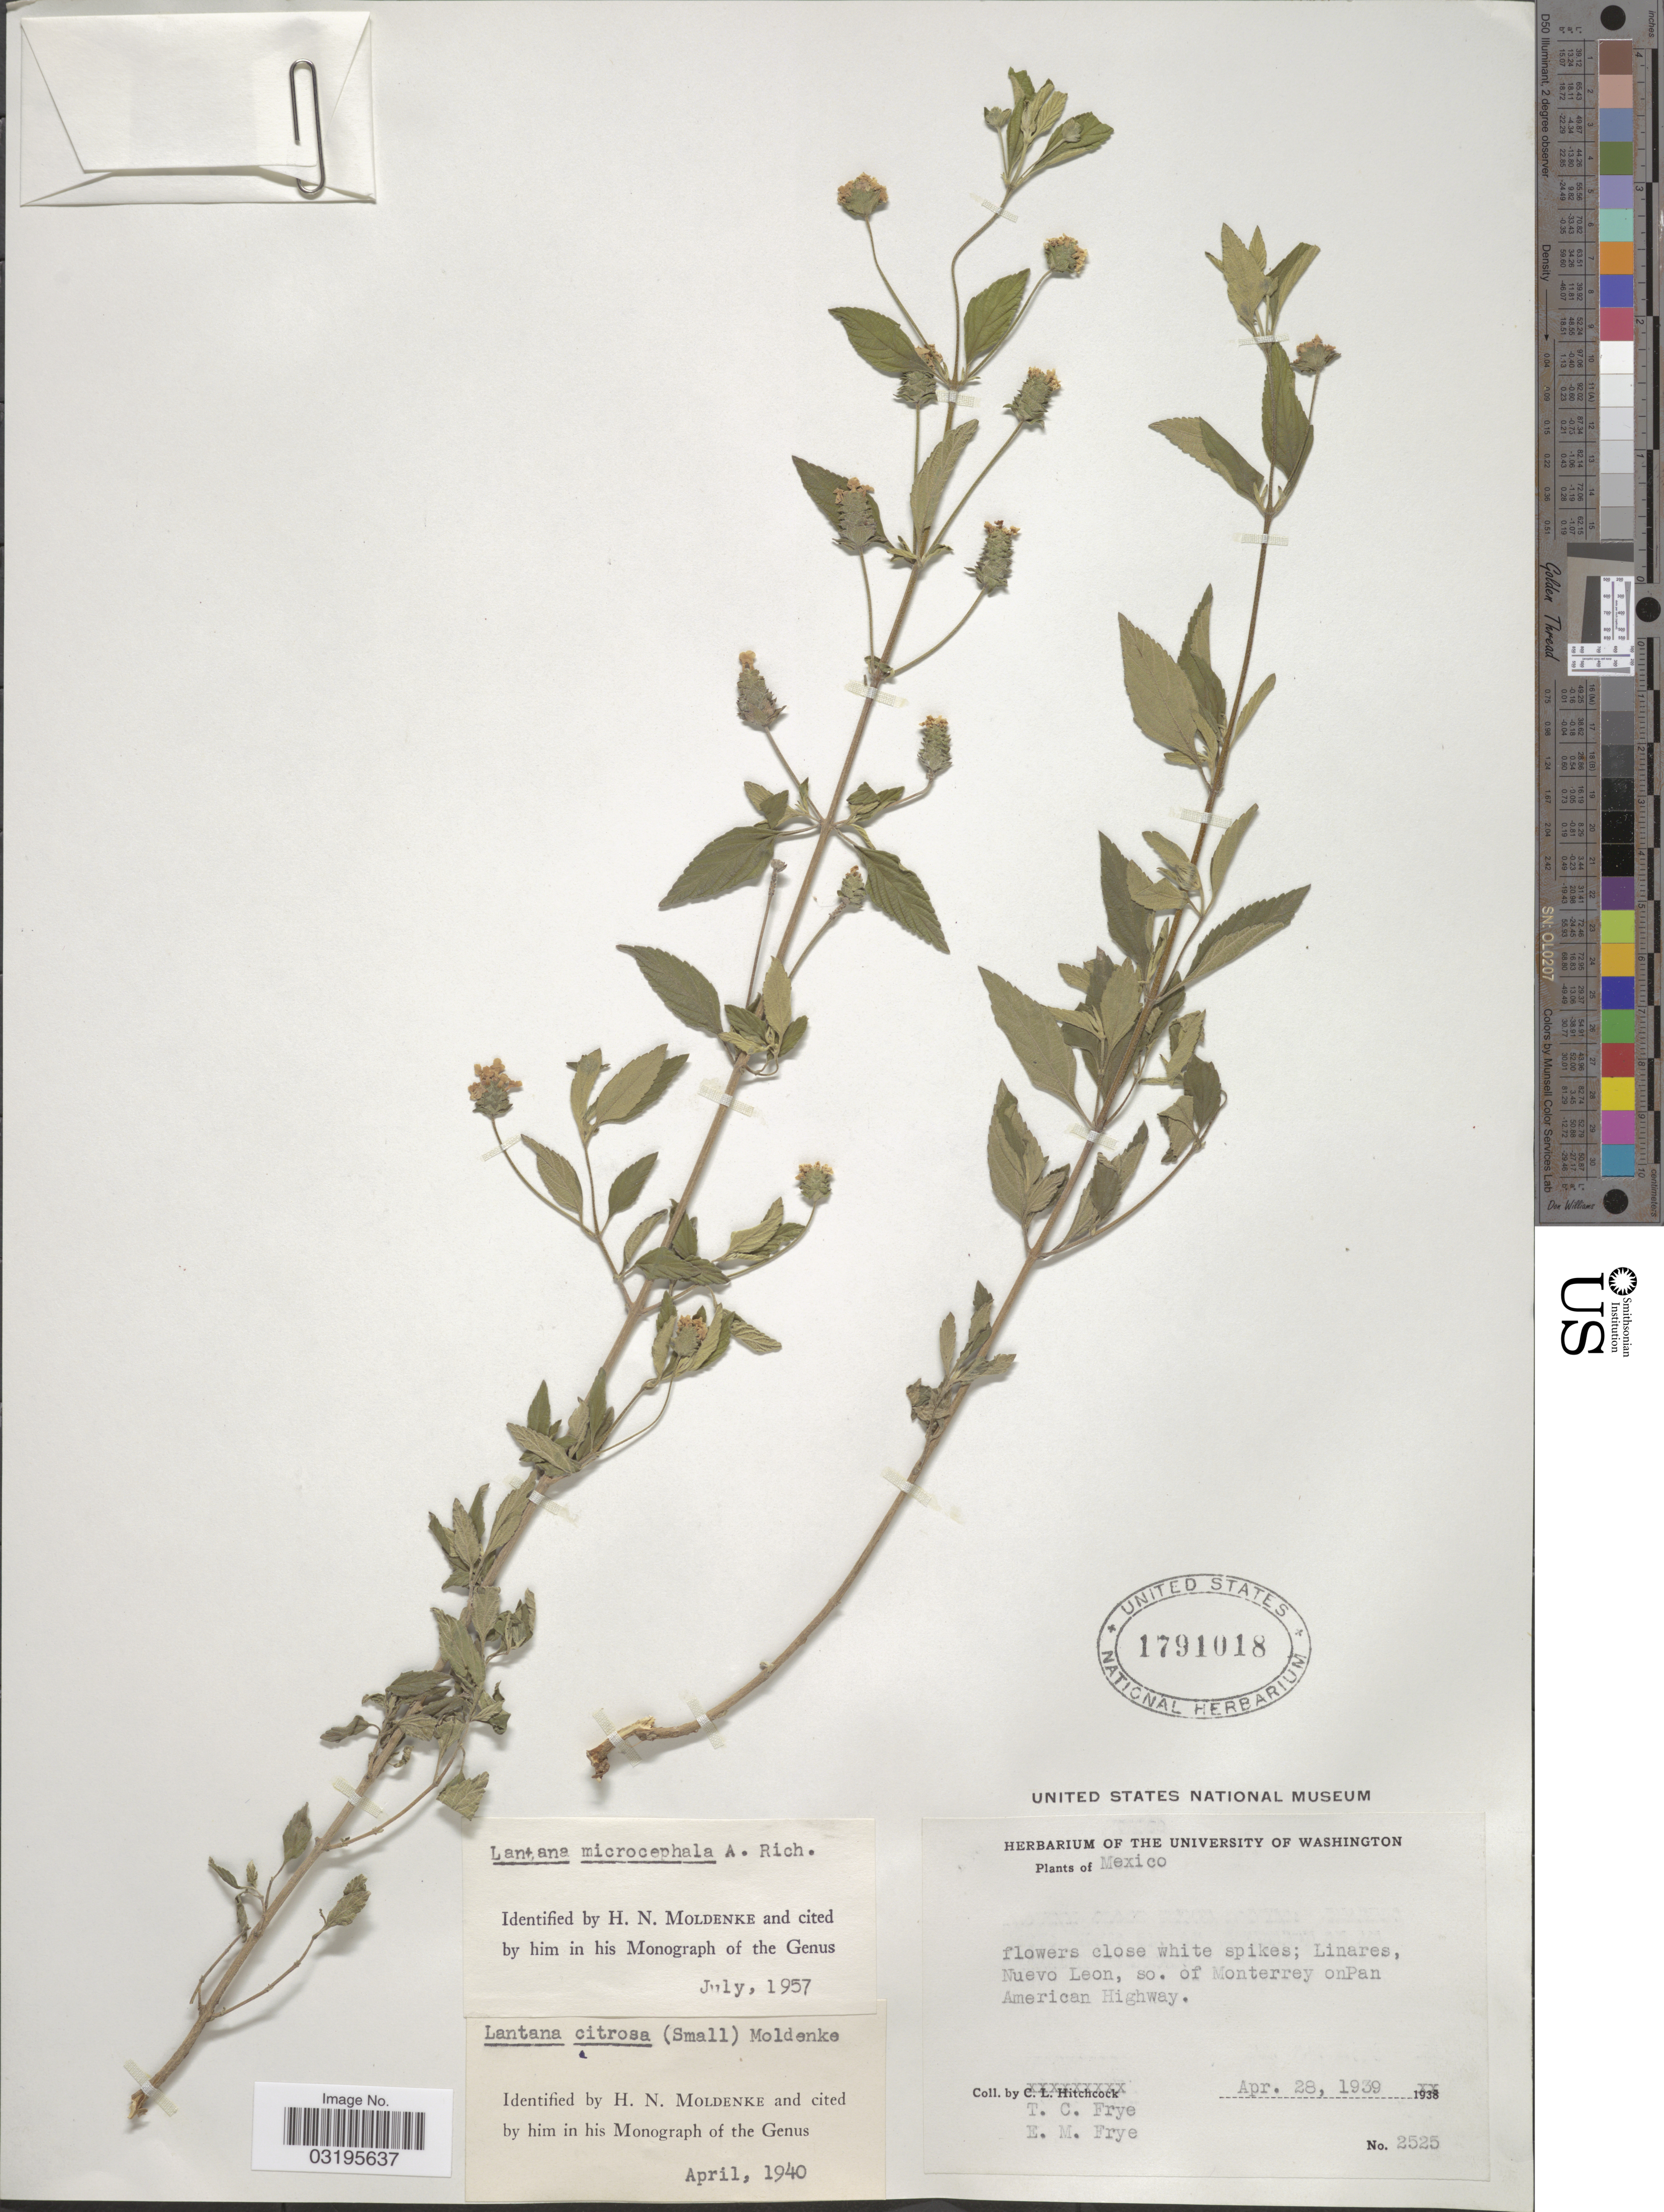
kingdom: Plantae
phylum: Tracheophyta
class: Magnoliopsida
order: Lamiales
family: Verbenaceae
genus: Lantana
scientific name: Lantana microcephala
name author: A. Rich. in Sagra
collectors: T. C. Frye & E. Frye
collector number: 2525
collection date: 1939-04-28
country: Mexico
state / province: Nuevo León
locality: Linares, so. of Monterrey on Pan American Highway.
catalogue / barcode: US 1791018